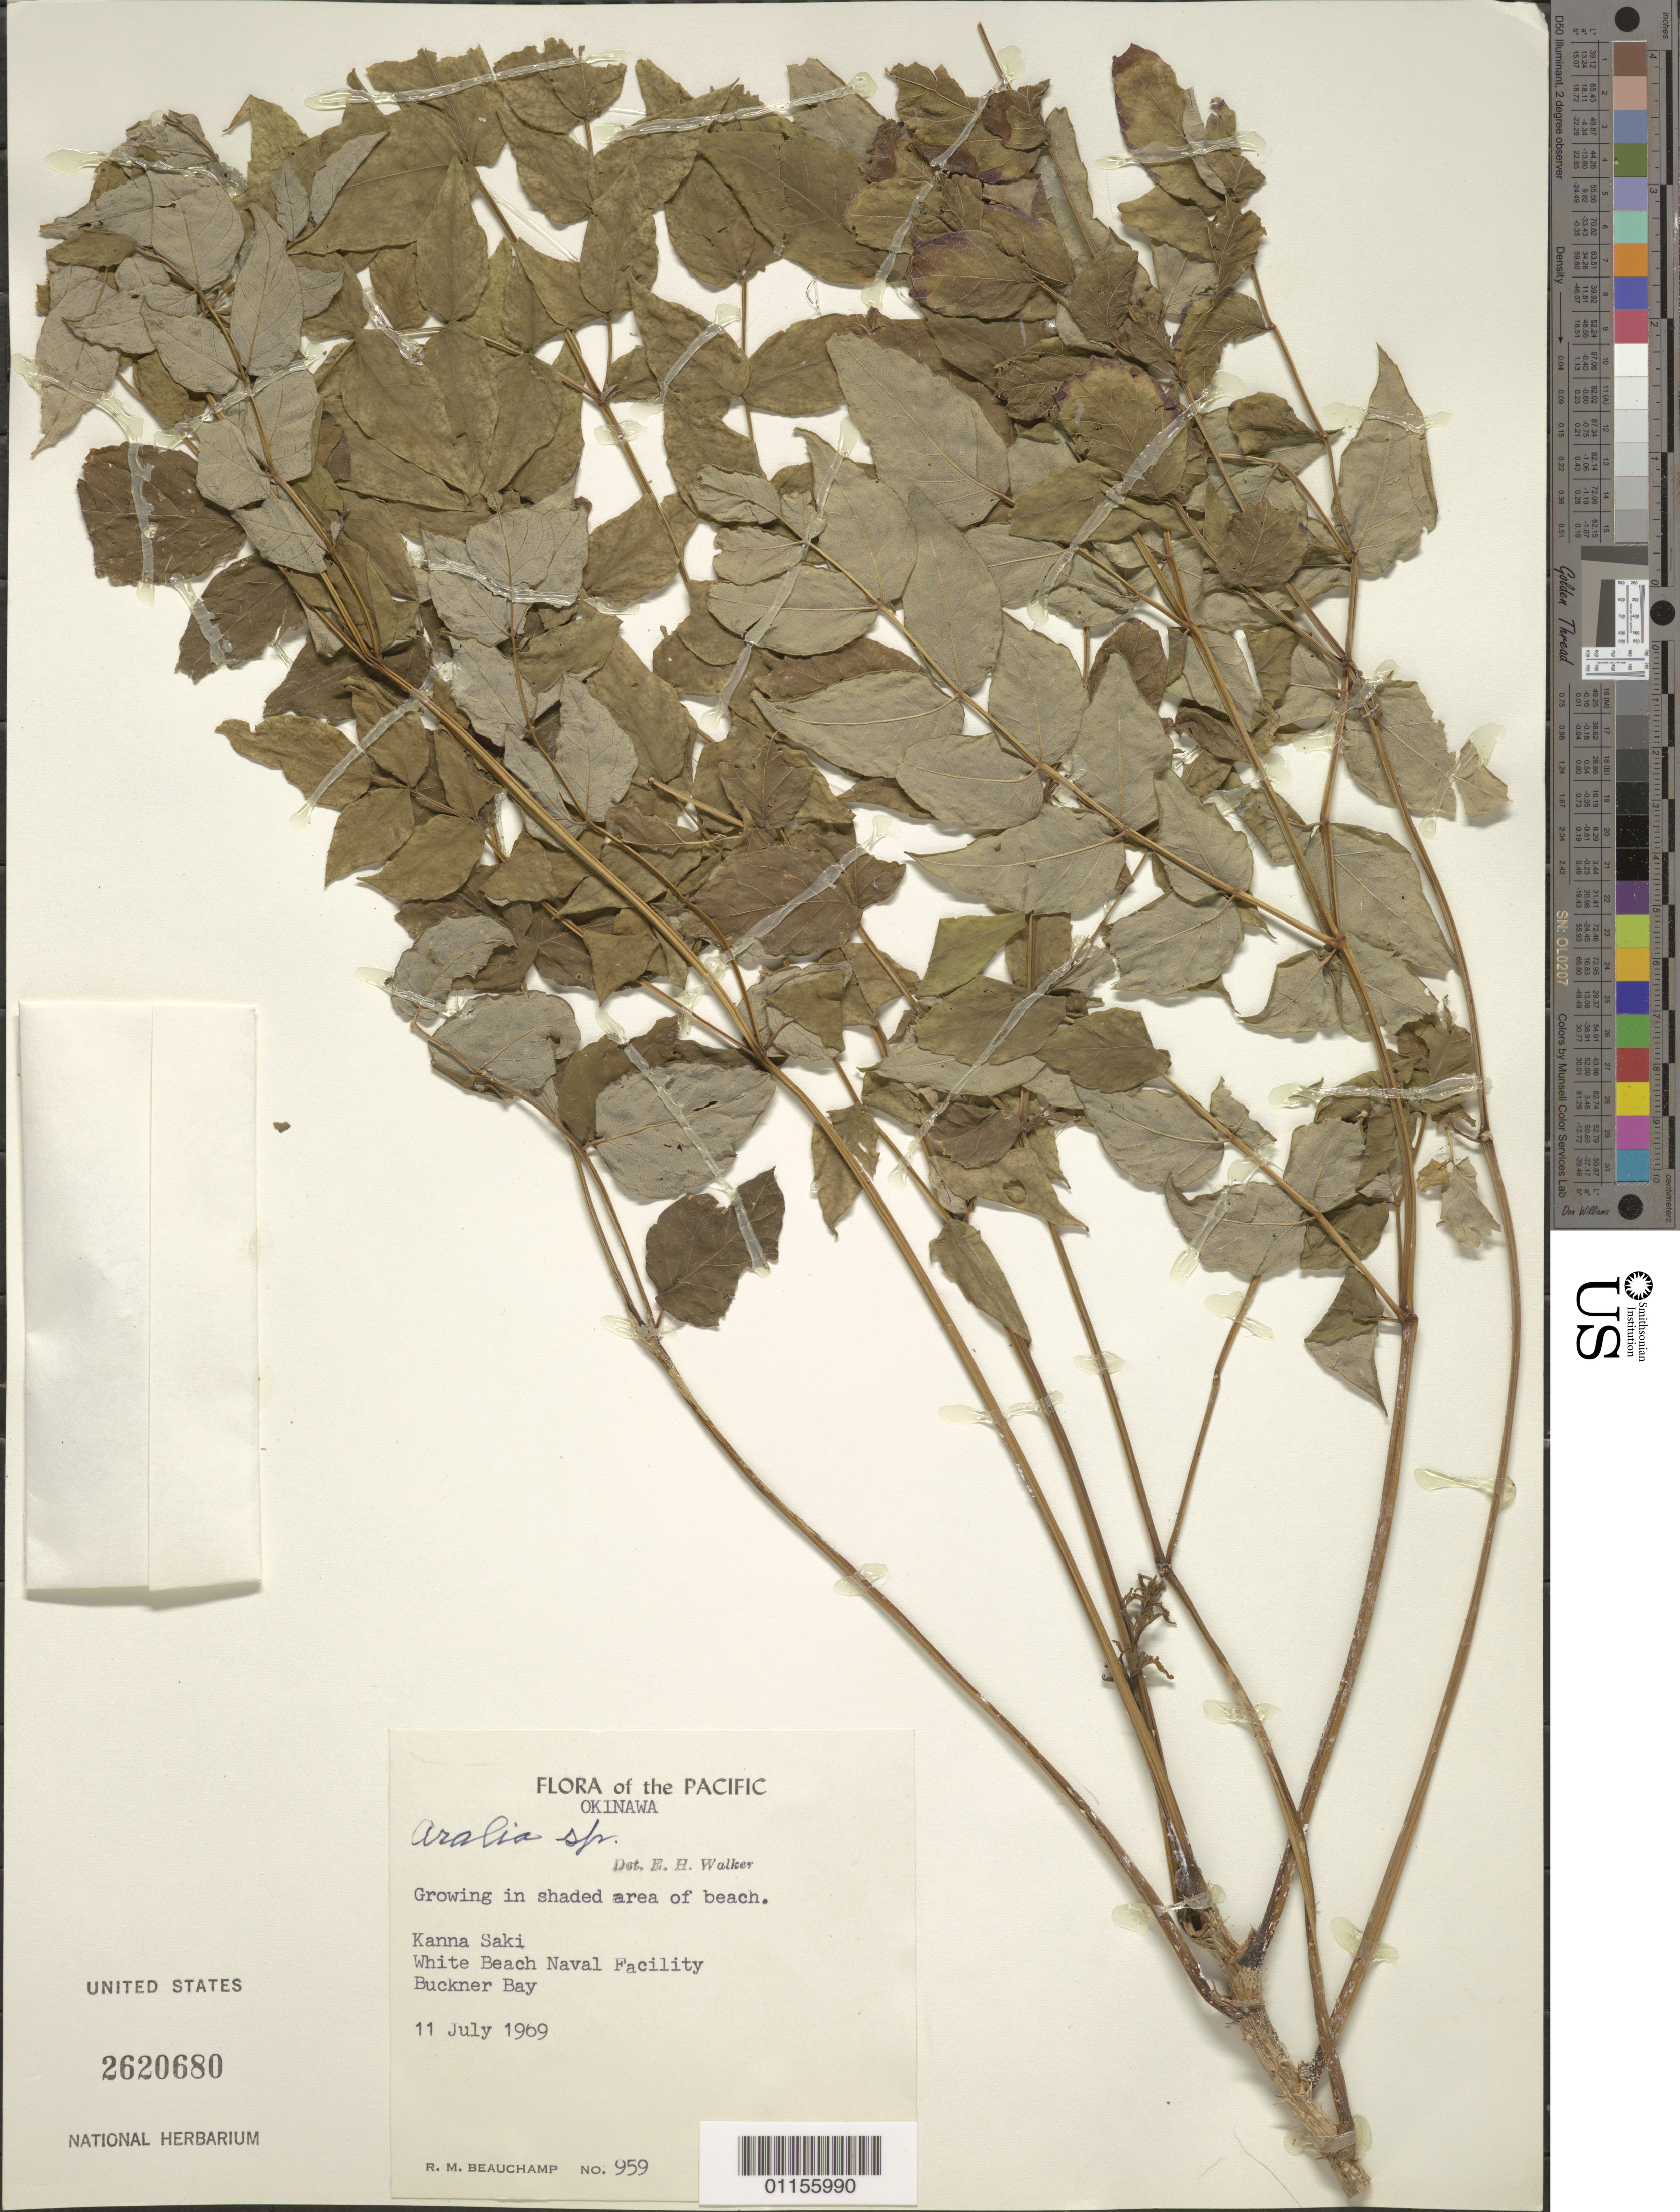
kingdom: Plantae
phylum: Tracheophyta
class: Magnoliopsida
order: Apiales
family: Araliaceae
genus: Aralia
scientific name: Aralia sp.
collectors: R. Beauchamp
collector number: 959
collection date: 1969-07-11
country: Japan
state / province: Okinawa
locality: Kanna Saki. White Beach Naval Facility. Buckner Bay.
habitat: Growing in shaded area of beach.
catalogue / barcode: US 2620680